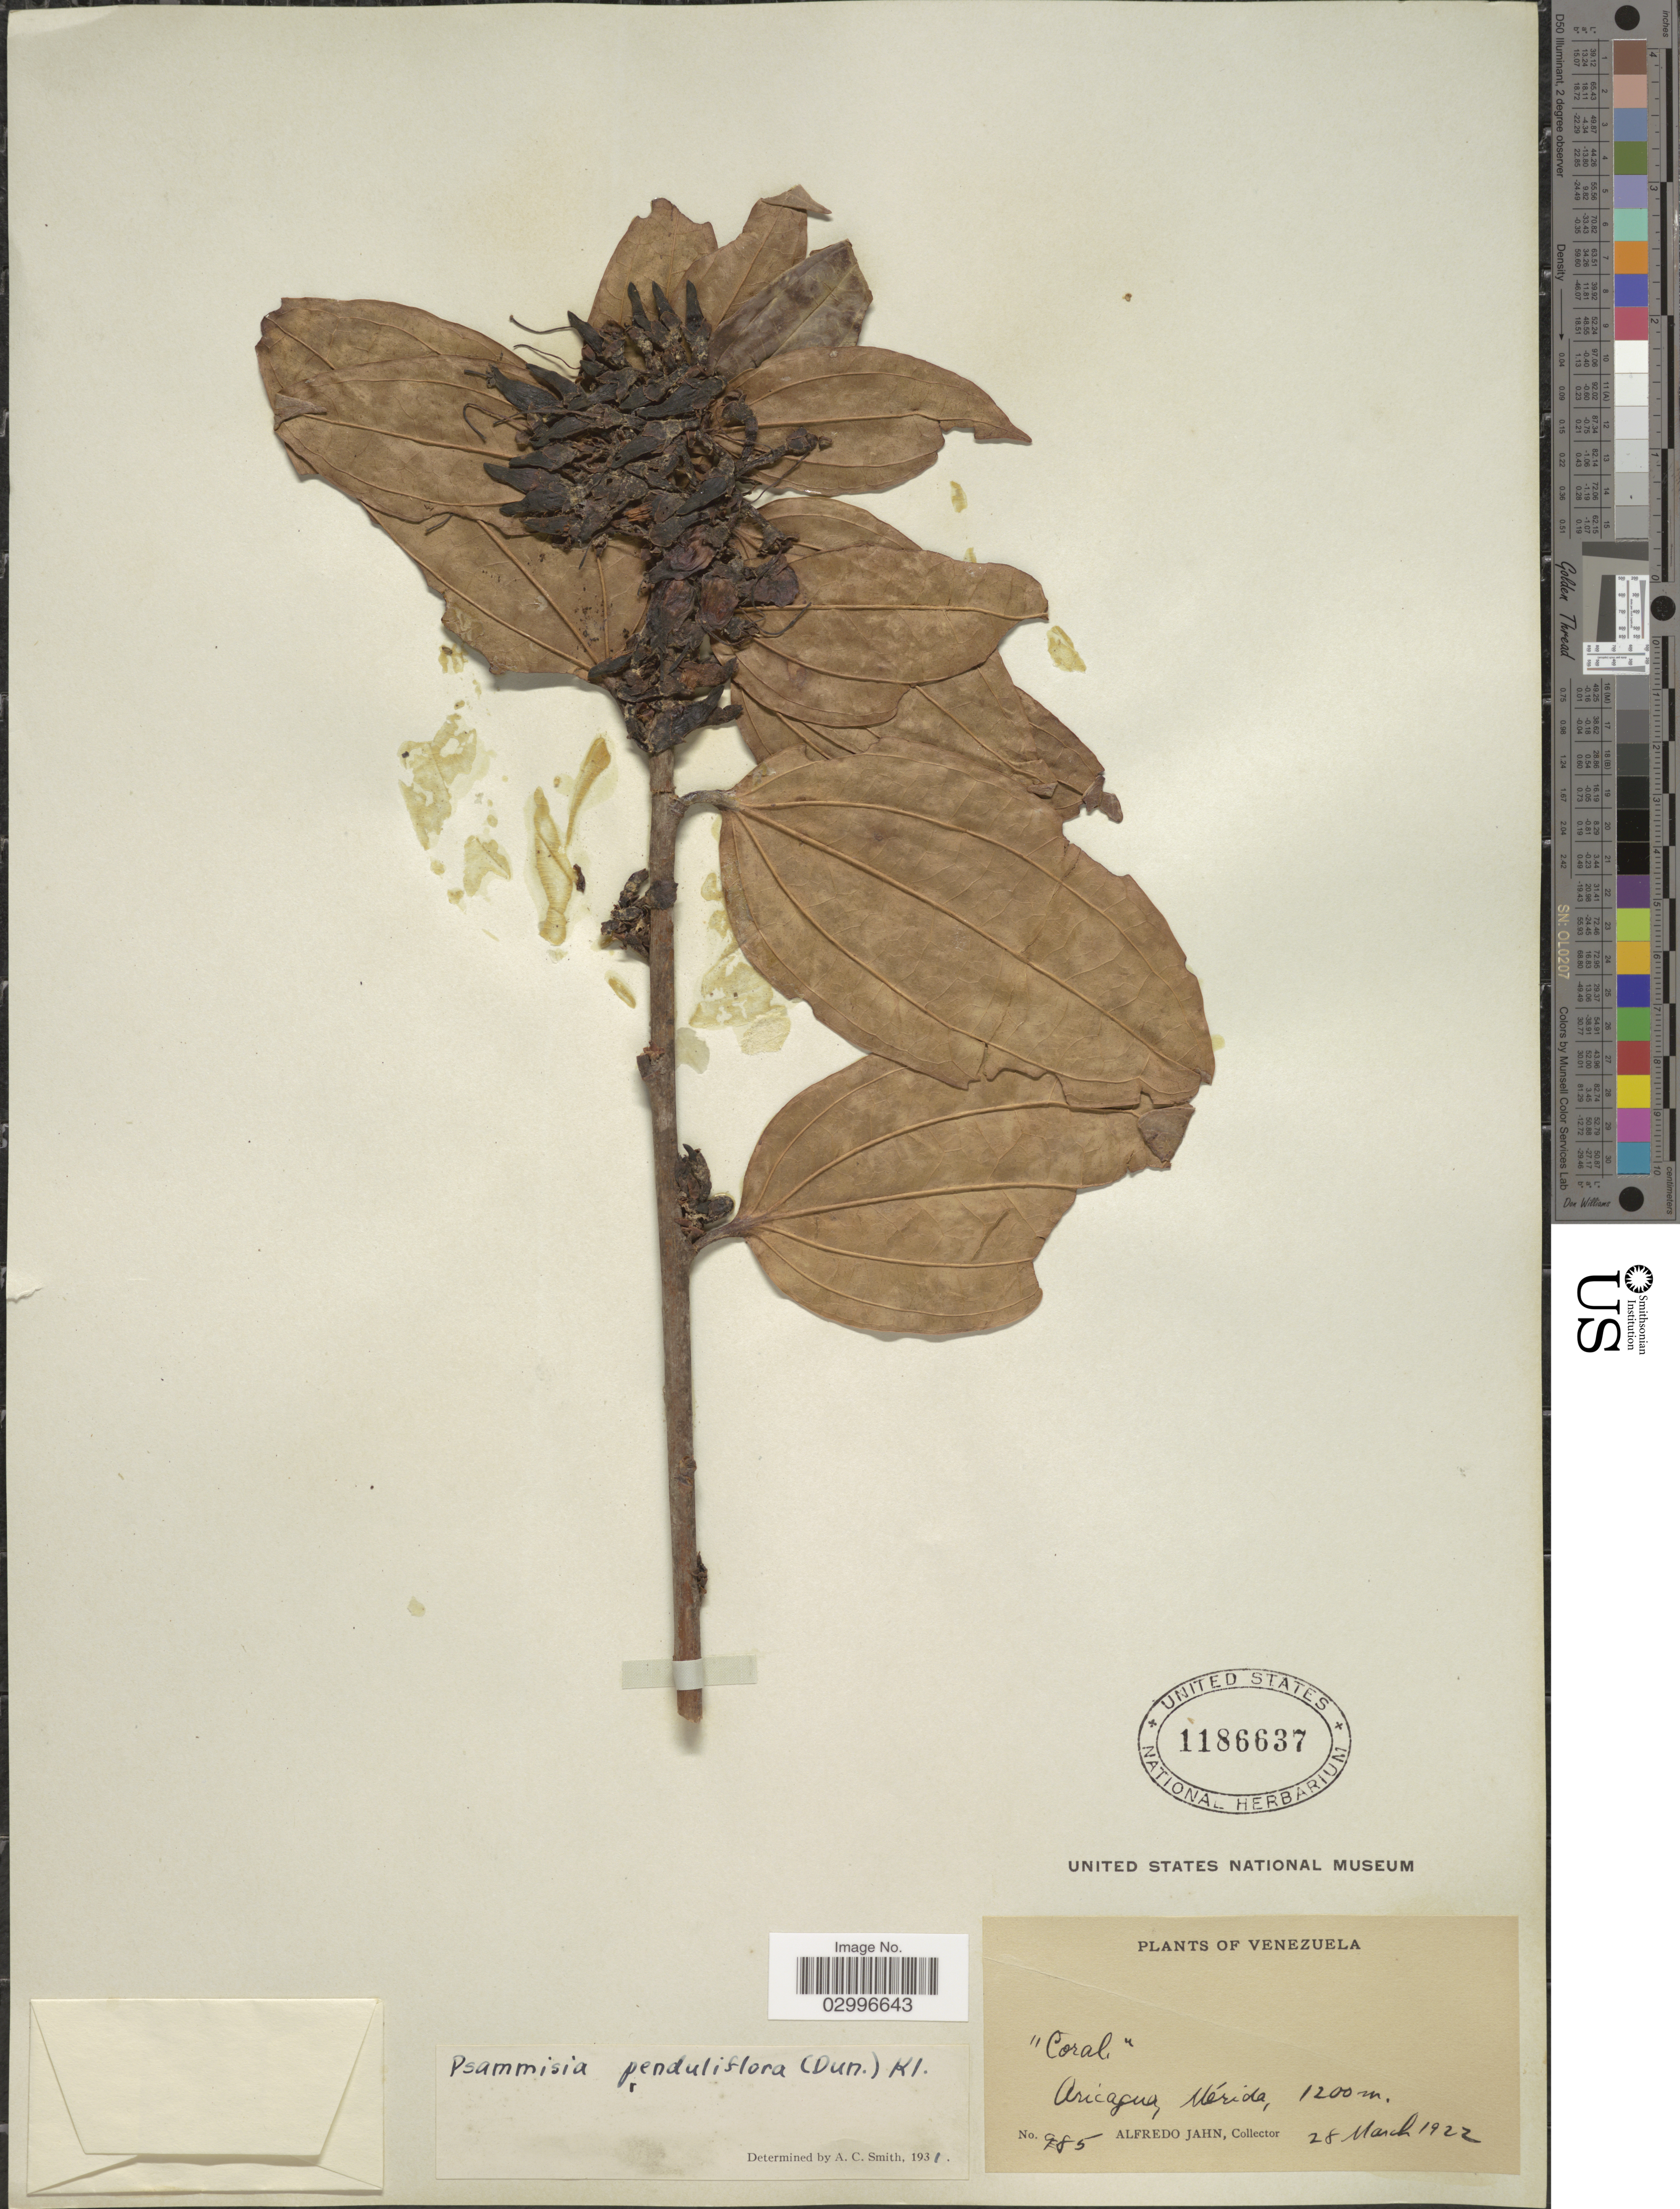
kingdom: Plantae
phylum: Tracheophyta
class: Magnoliopsida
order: Ericales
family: Ericaceae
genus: Psammisia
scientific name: Psammisia penduliflora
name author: (Dunal) Klotzsch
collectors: A. Jahn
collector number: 85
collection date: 1922-03-28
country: Venezuela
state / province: Mérida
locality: Aricagua.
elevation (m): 1200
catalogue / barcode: US 1186637